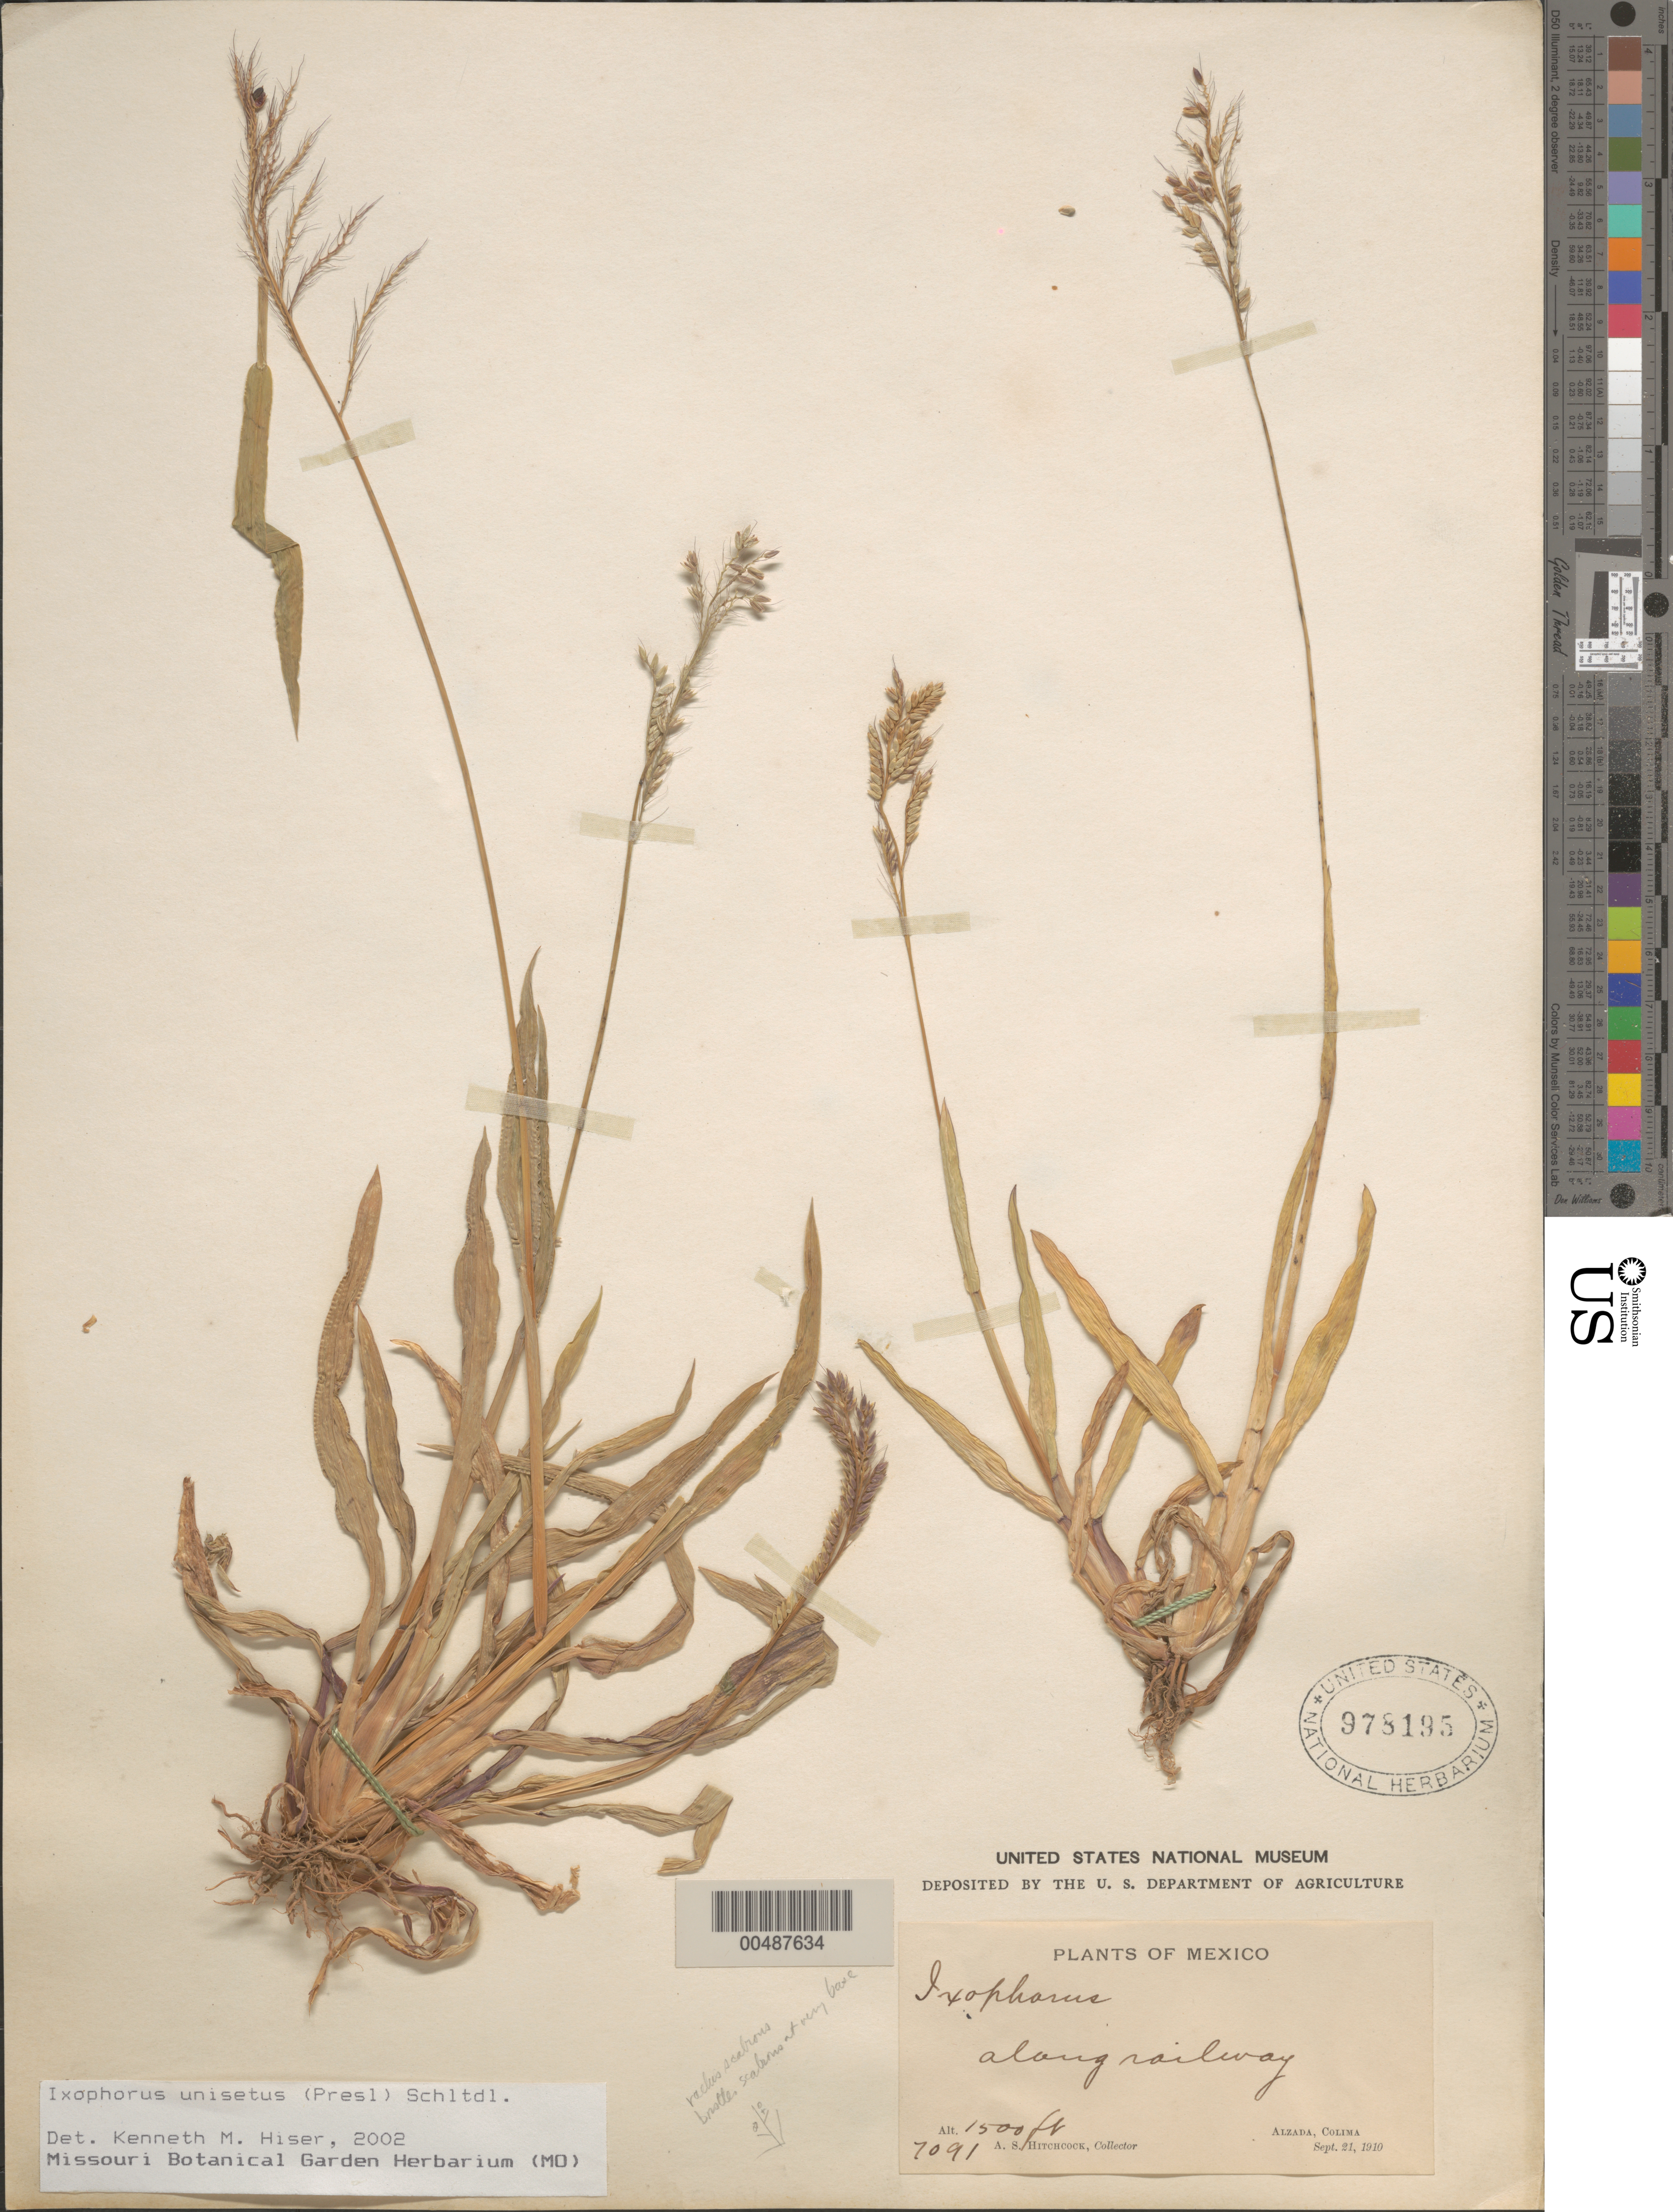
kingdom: Plantae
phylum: Tracheophyta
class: Liliopsida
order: Poales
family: Poaceae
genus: Ixophorus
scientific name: Ixophorus unisetus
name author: (J. Presl) Schltdl.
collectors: A. S. Hitchcock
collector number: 7091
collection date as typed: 21 Sep 1910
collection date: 1910-09-21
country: Mexico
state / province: Colima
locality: Alzada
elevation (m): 457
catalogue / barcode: US 978195